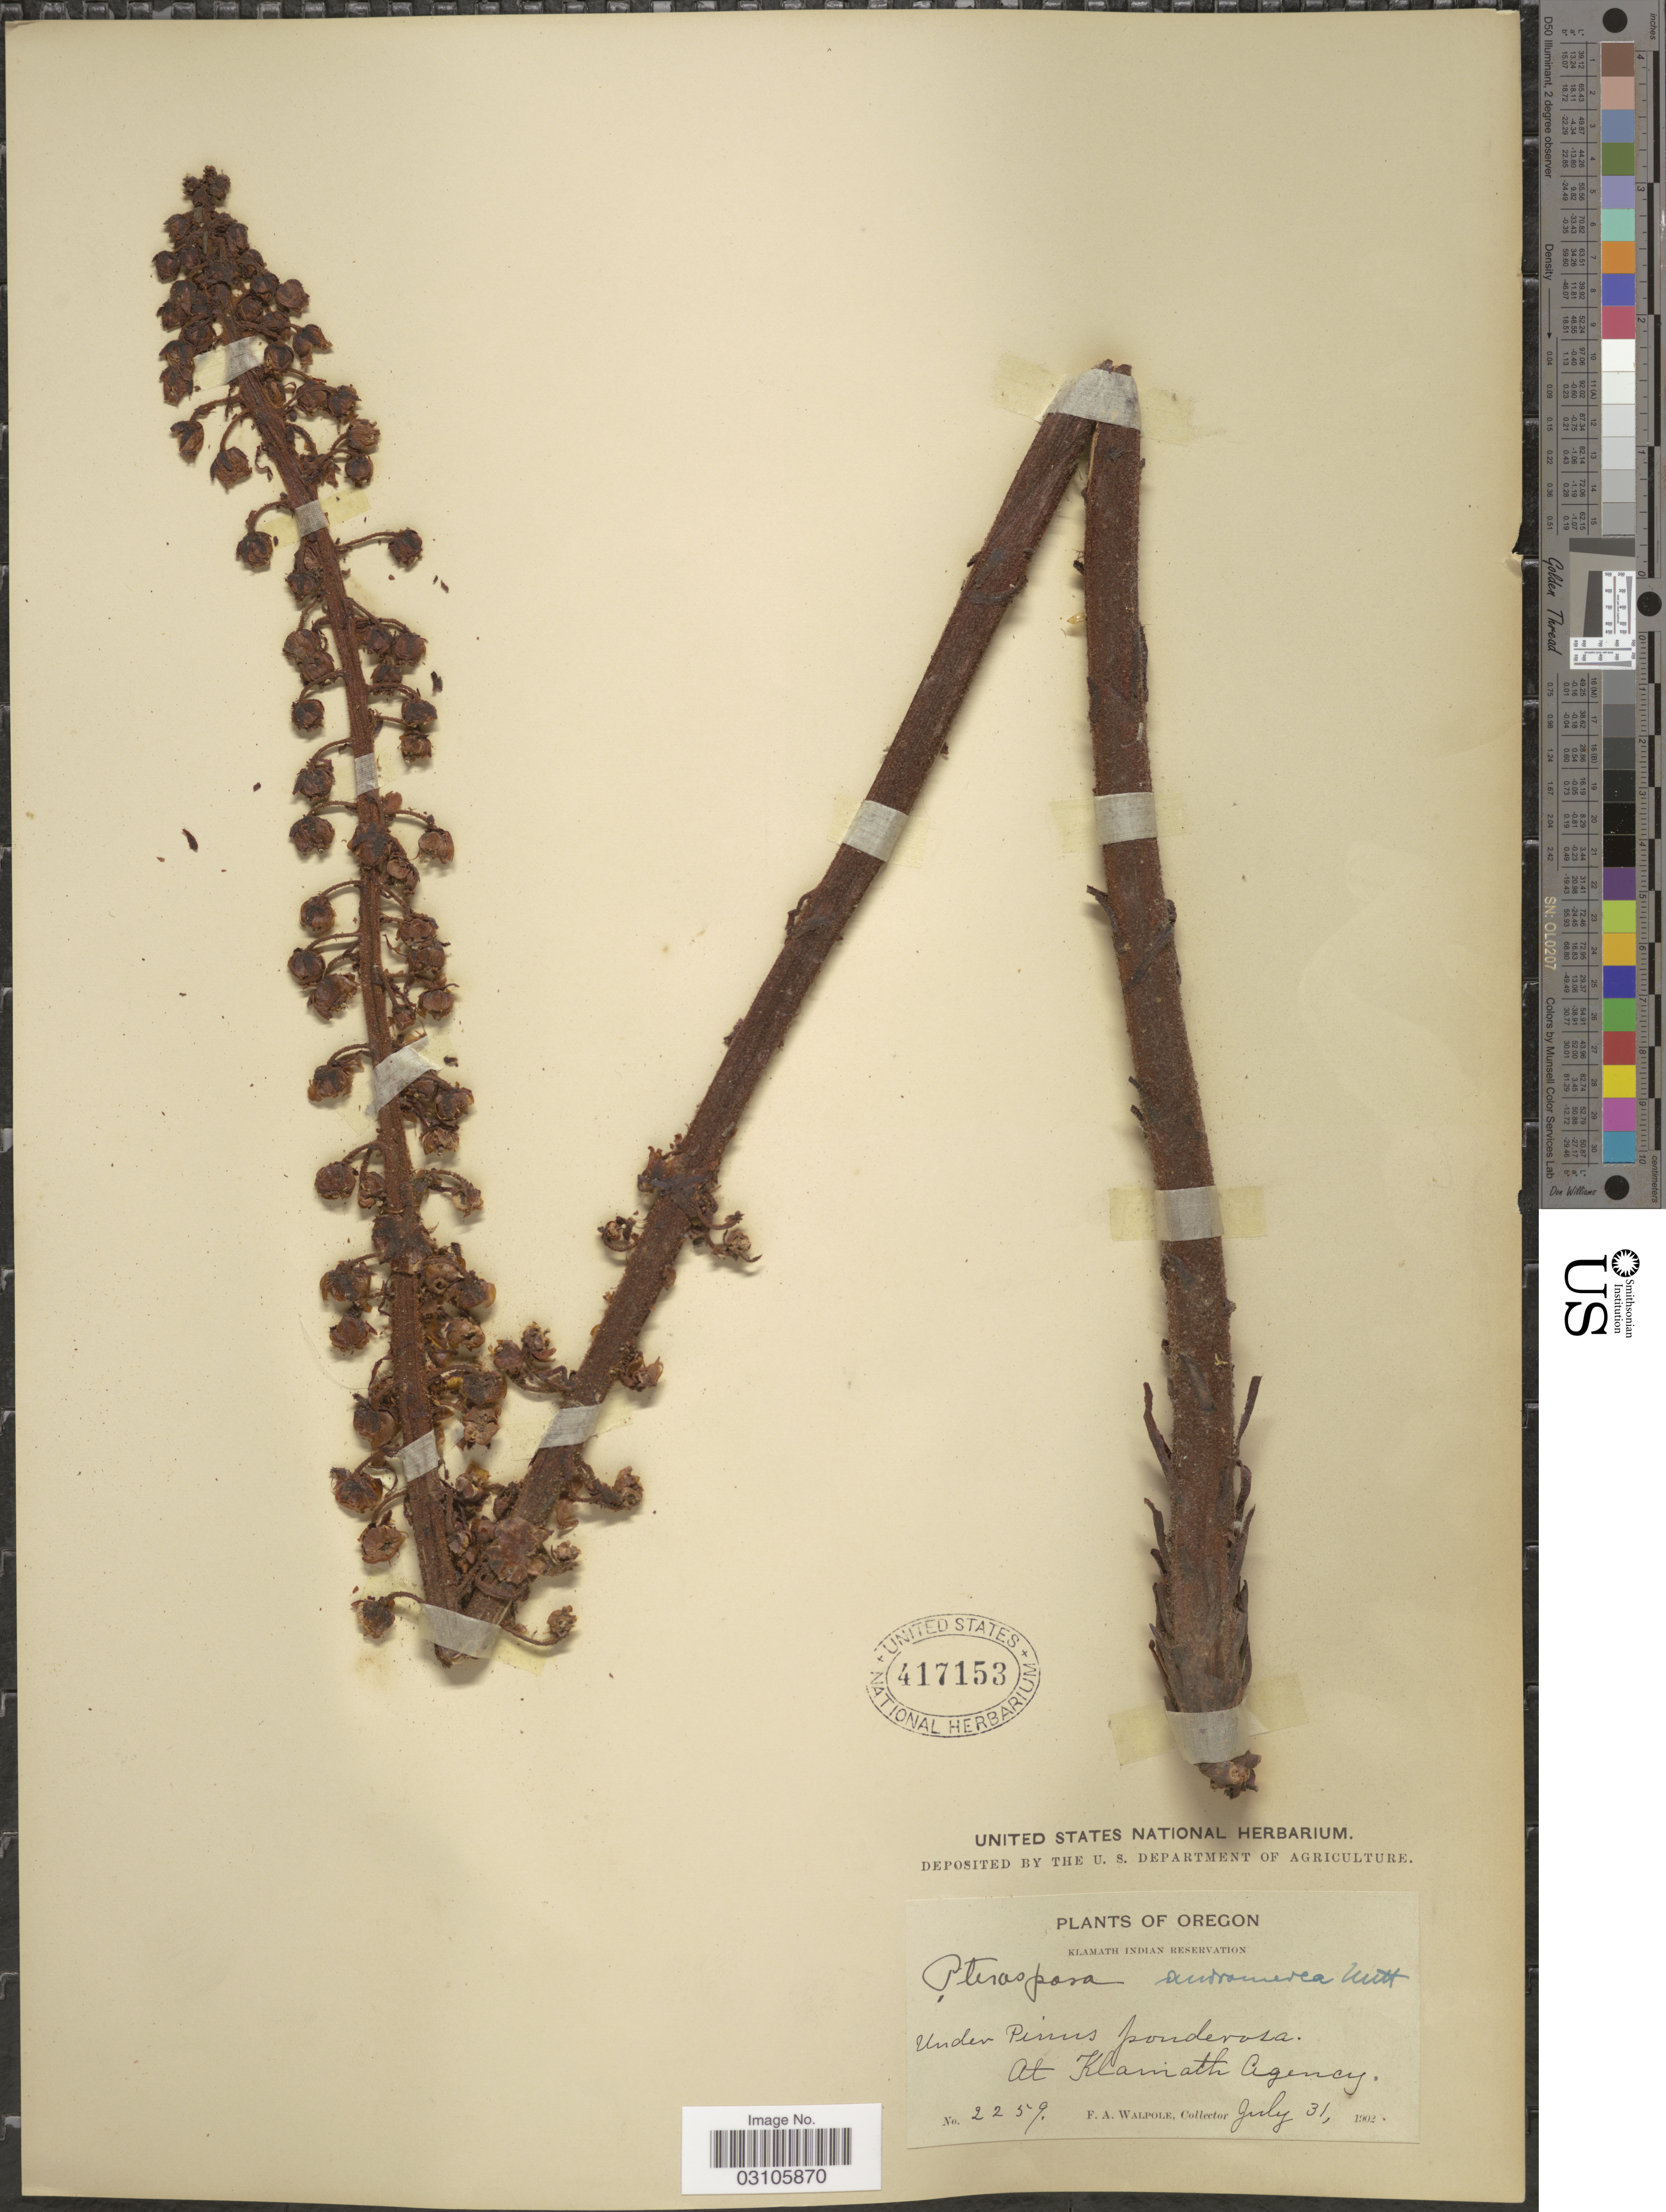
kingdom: Plantae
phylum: Tracheophyta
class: Magnoliopsida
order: Ericales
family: Ericaceae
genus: Pterospora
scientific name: Pterospora andromedea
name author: Nutt.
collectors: F. Walpole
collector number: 2259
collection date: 1902-07-31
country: United States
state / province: Oregon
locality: Klamath Indian Reservation. At Klamath Agency.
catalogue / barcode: US 417153